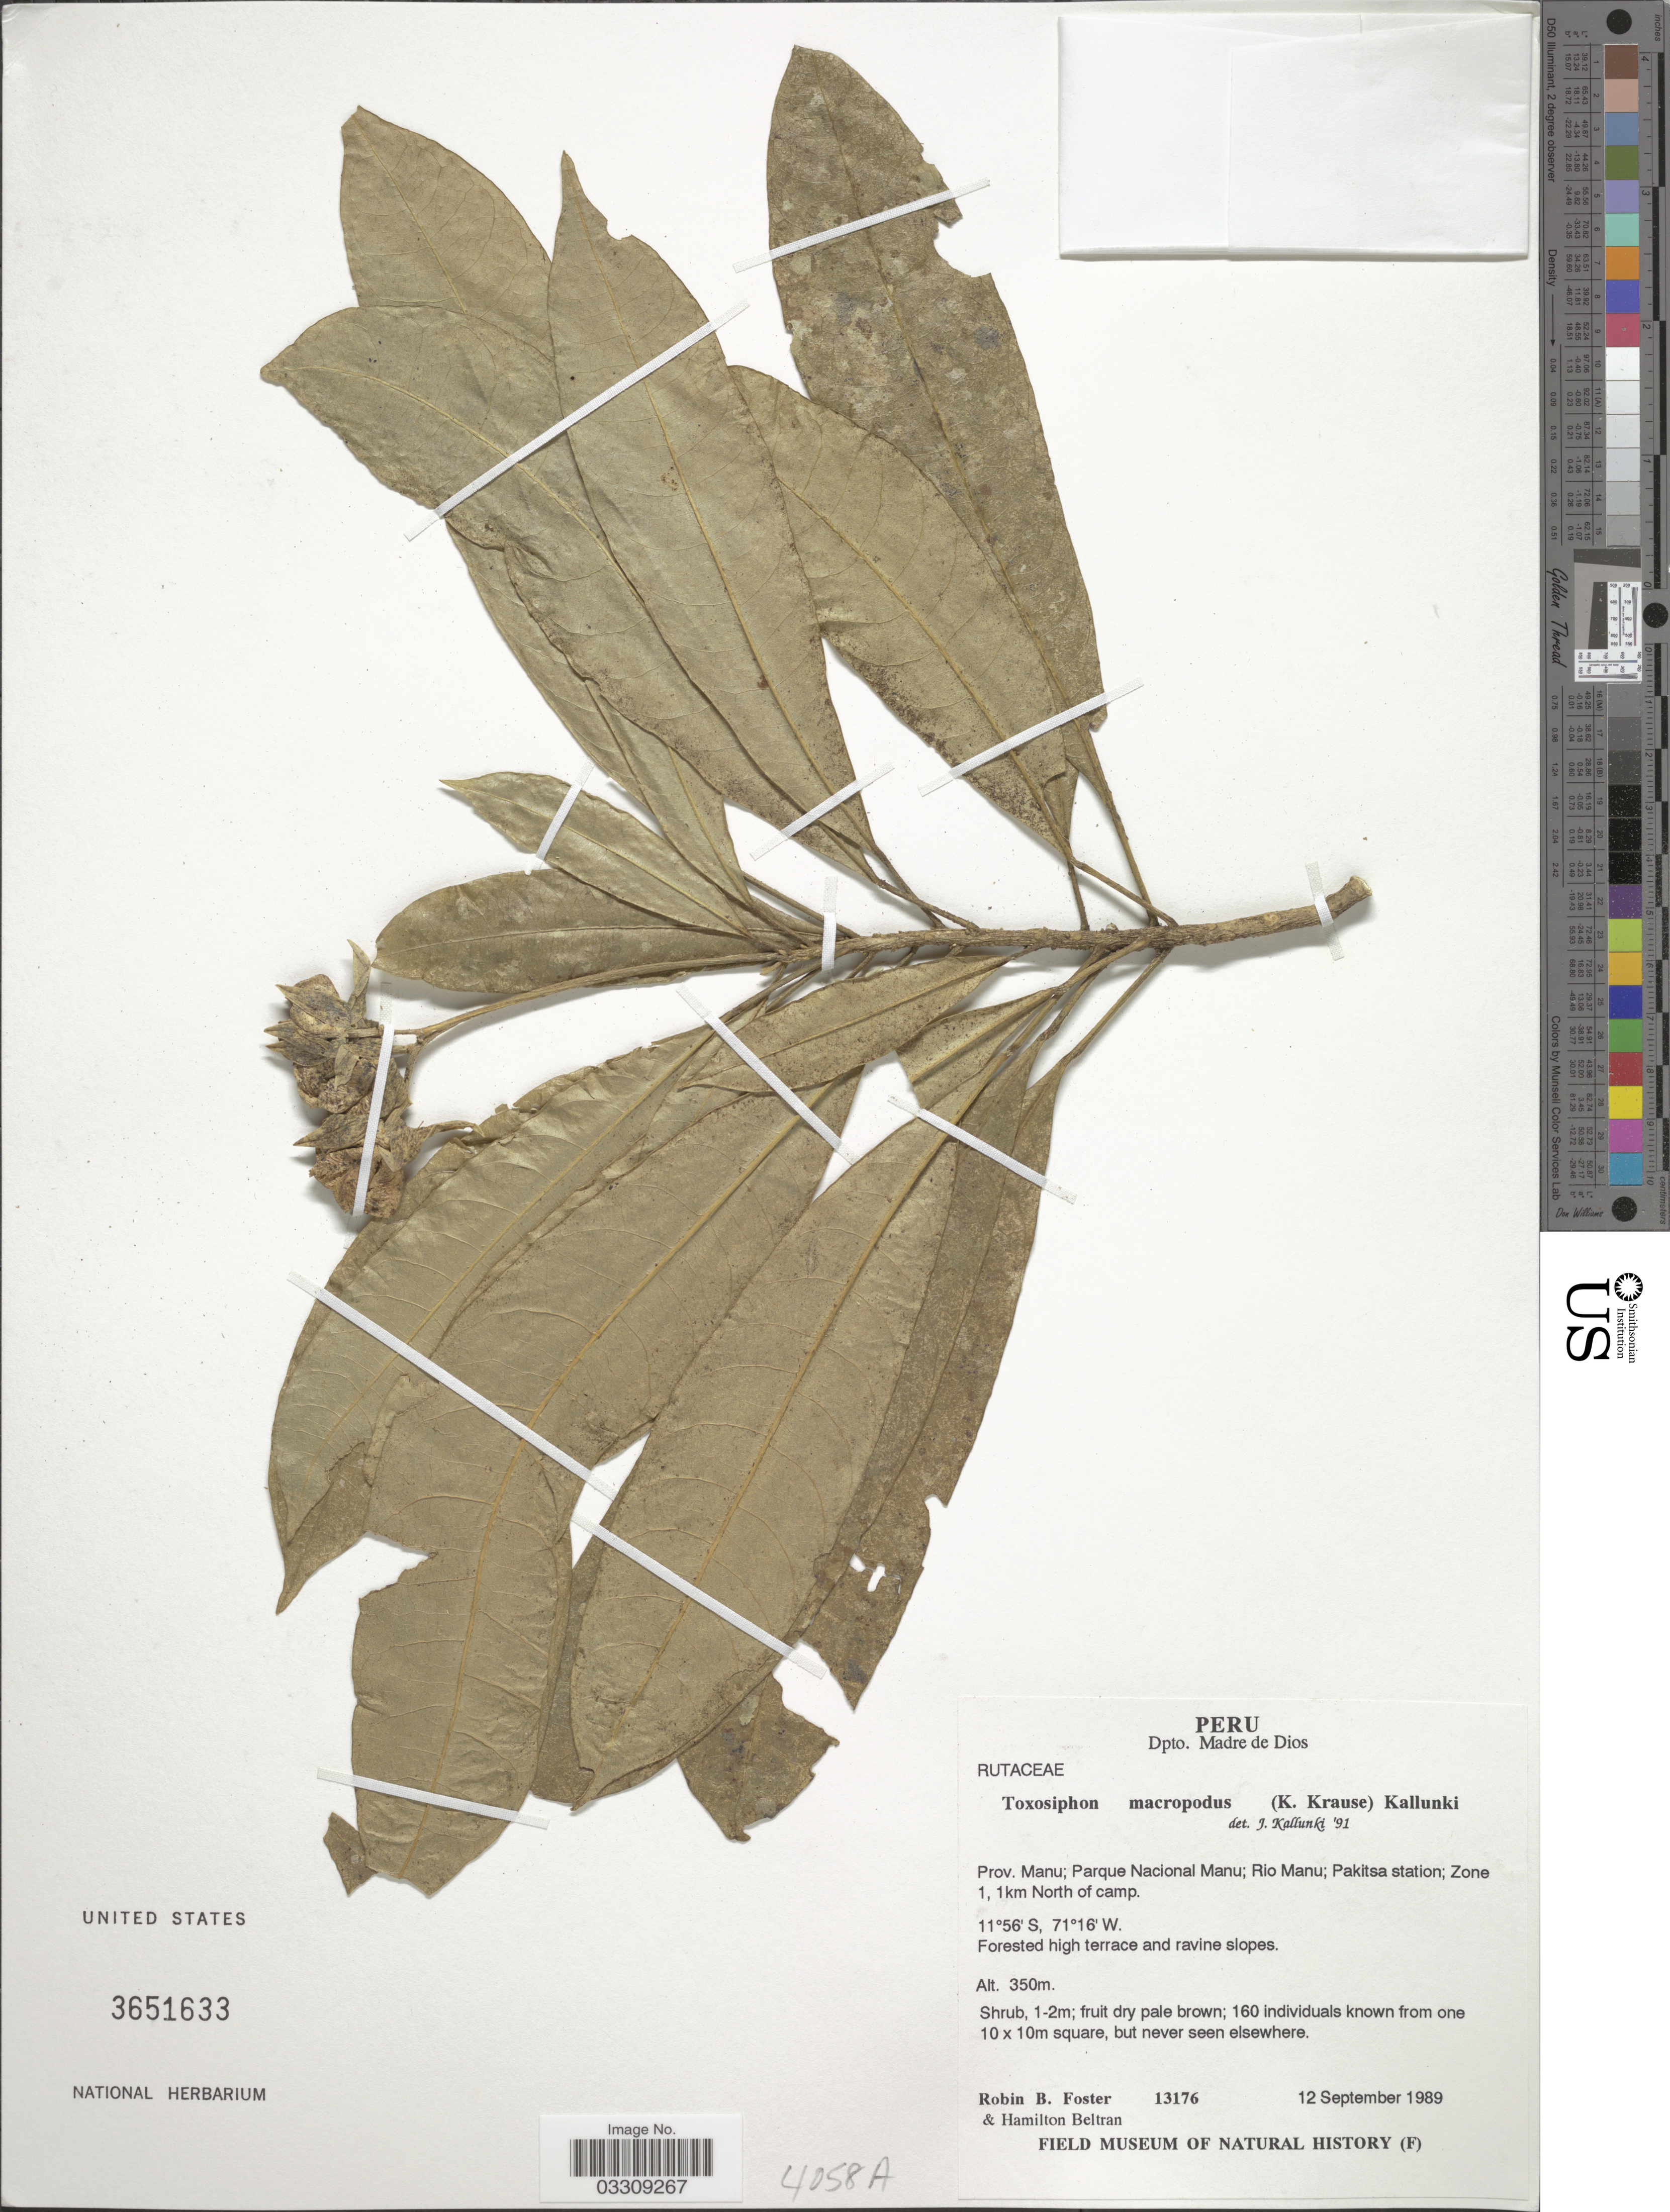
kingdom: Plantae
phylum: Tracheophyta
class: Magnoliopsida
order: Sapindales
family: Rutaceae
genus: Toxosiphon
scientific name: Toxosiphon macropodus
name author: (K. Krause) Kallunki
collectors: R. B. Foster & H. Beltran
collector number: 13176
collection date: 1989-09-12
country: Peru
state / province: Madre de Dios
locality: Dpto. Madre de Dios. Prov. Manu; Parque Nacional Manu; Rio Manu; Pakitsa station; Zone 1, 1 km North of camp.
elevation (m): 350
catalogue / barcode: US 3651633